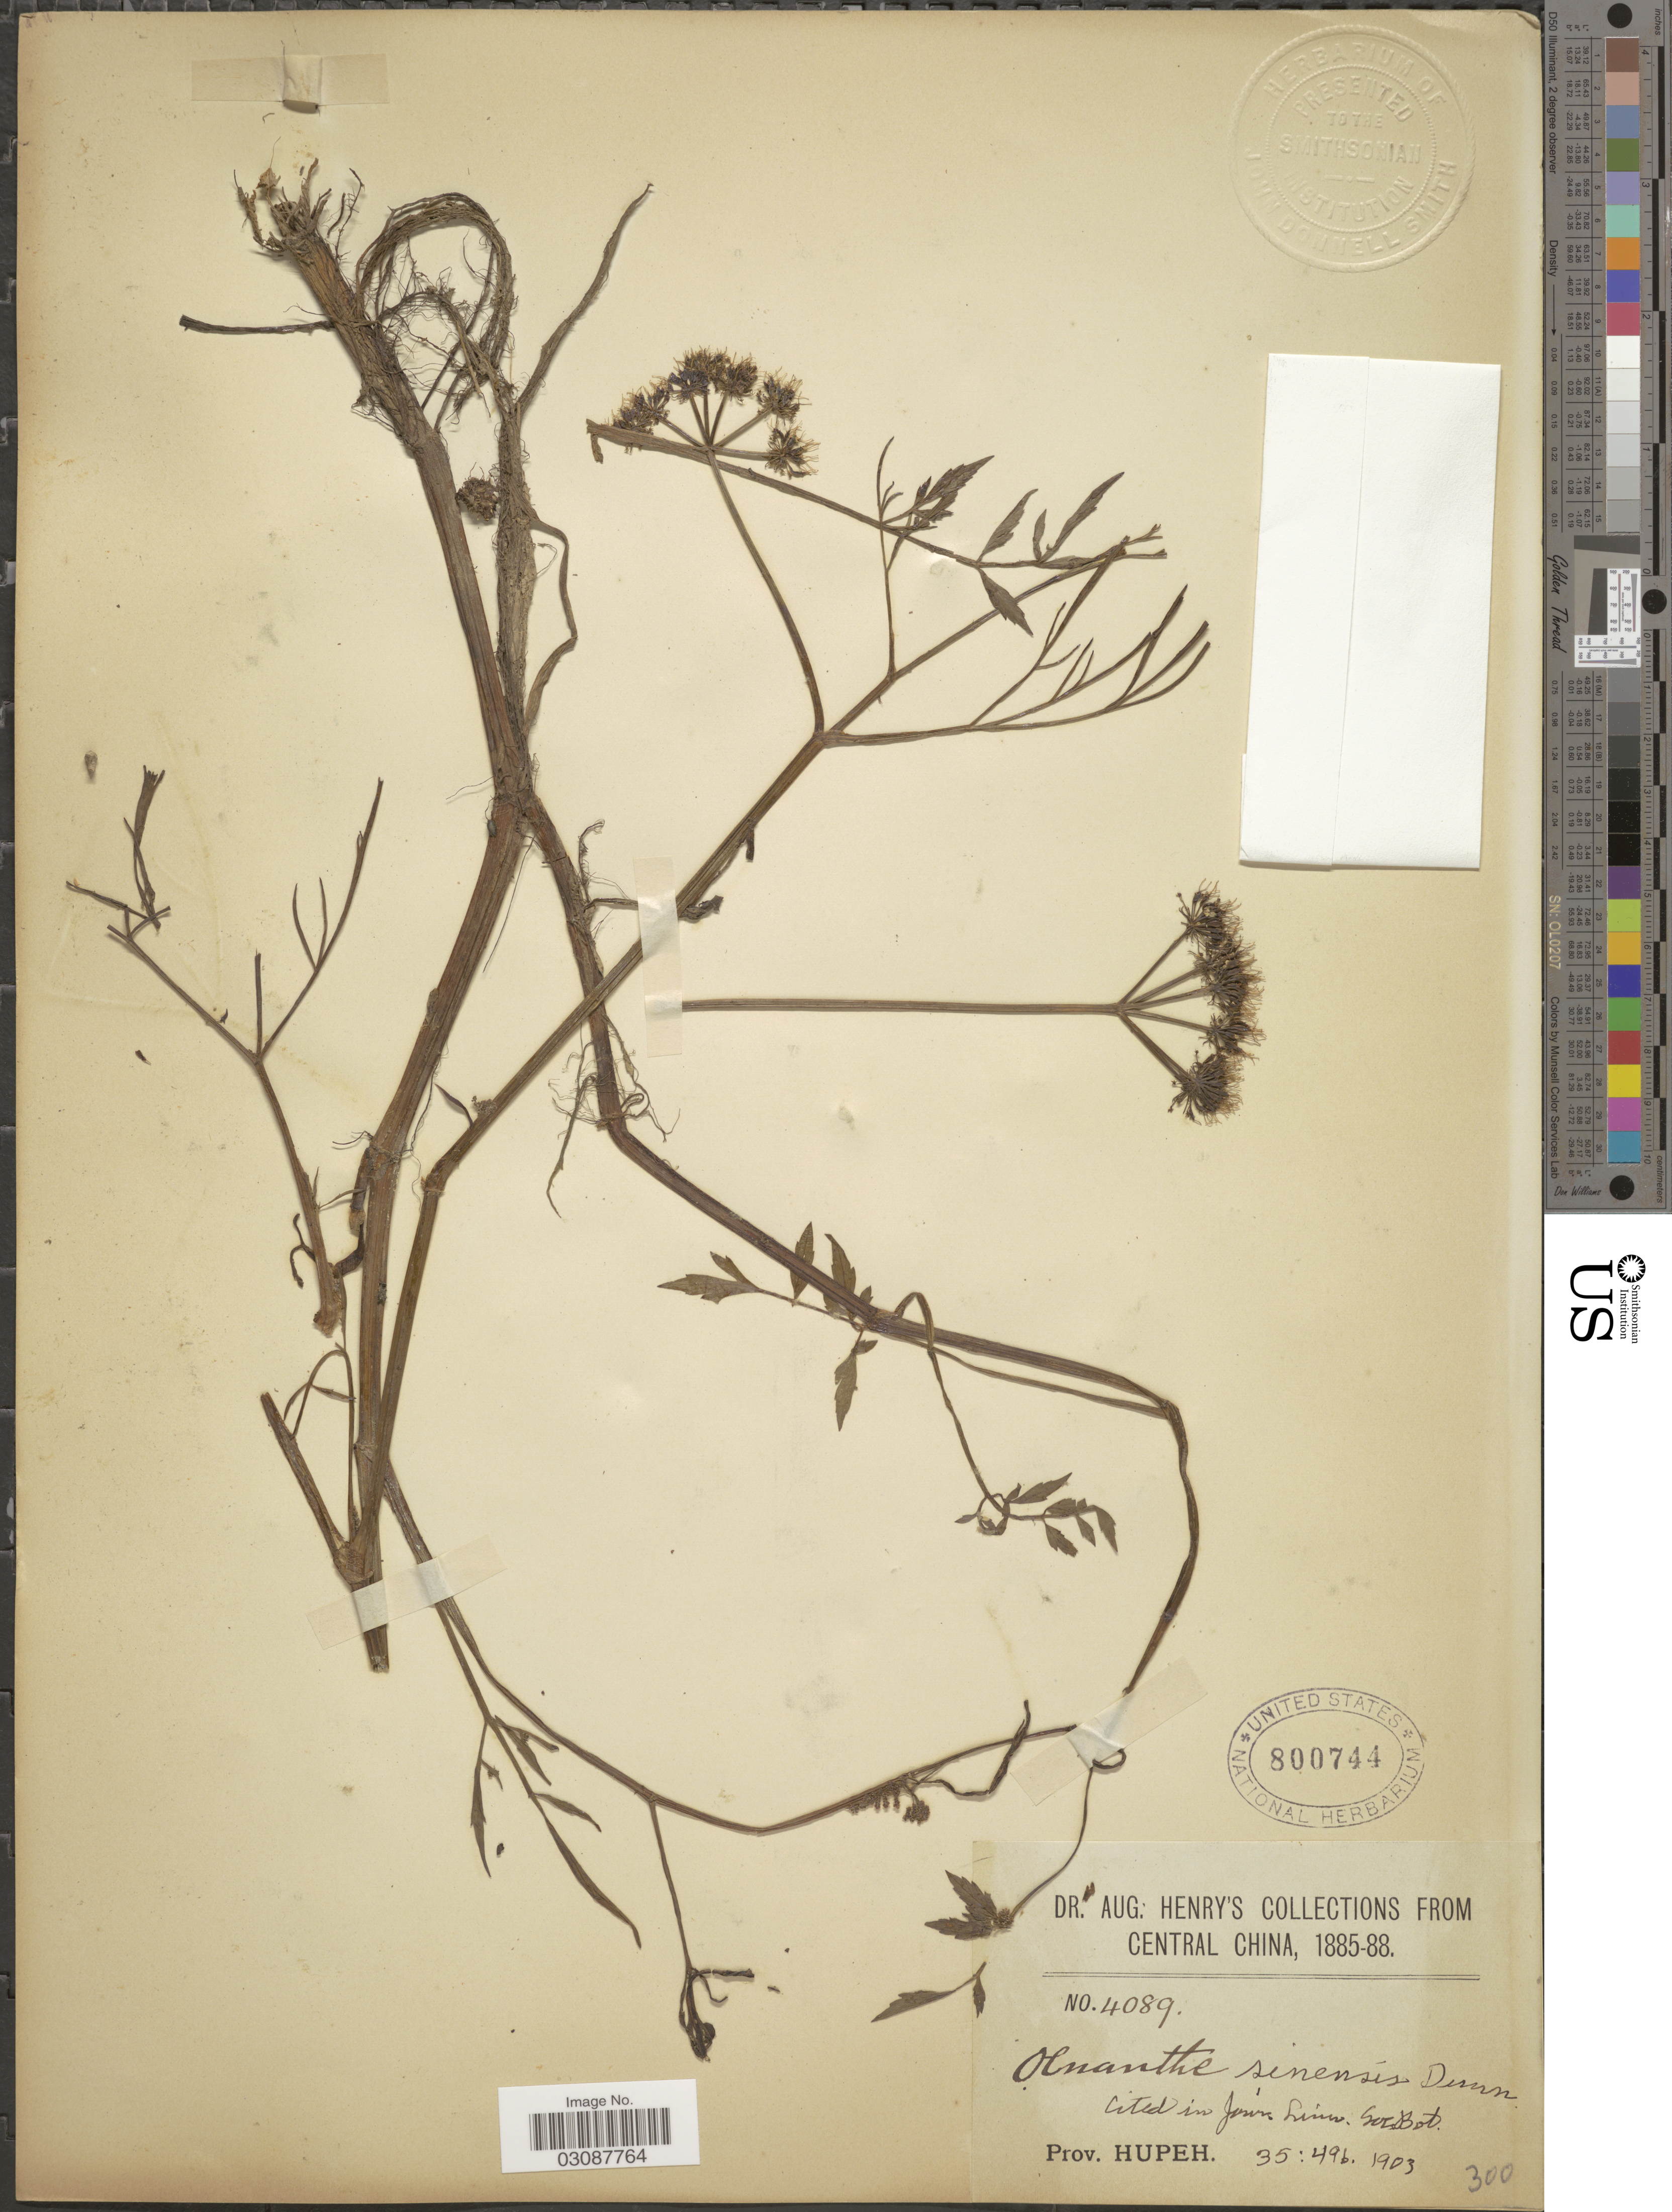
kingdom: Plantae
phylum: Tracheophyta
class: Magnoliopsida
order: Apiales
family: Apiaceae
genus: Oenanthe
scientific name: Oenanthe sinensis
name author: Dunn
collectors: A. Henry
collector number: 4089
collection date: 1885/1888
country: China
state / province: Hubei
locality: Central China, Prov. Hupeh.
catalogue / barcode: US 800744